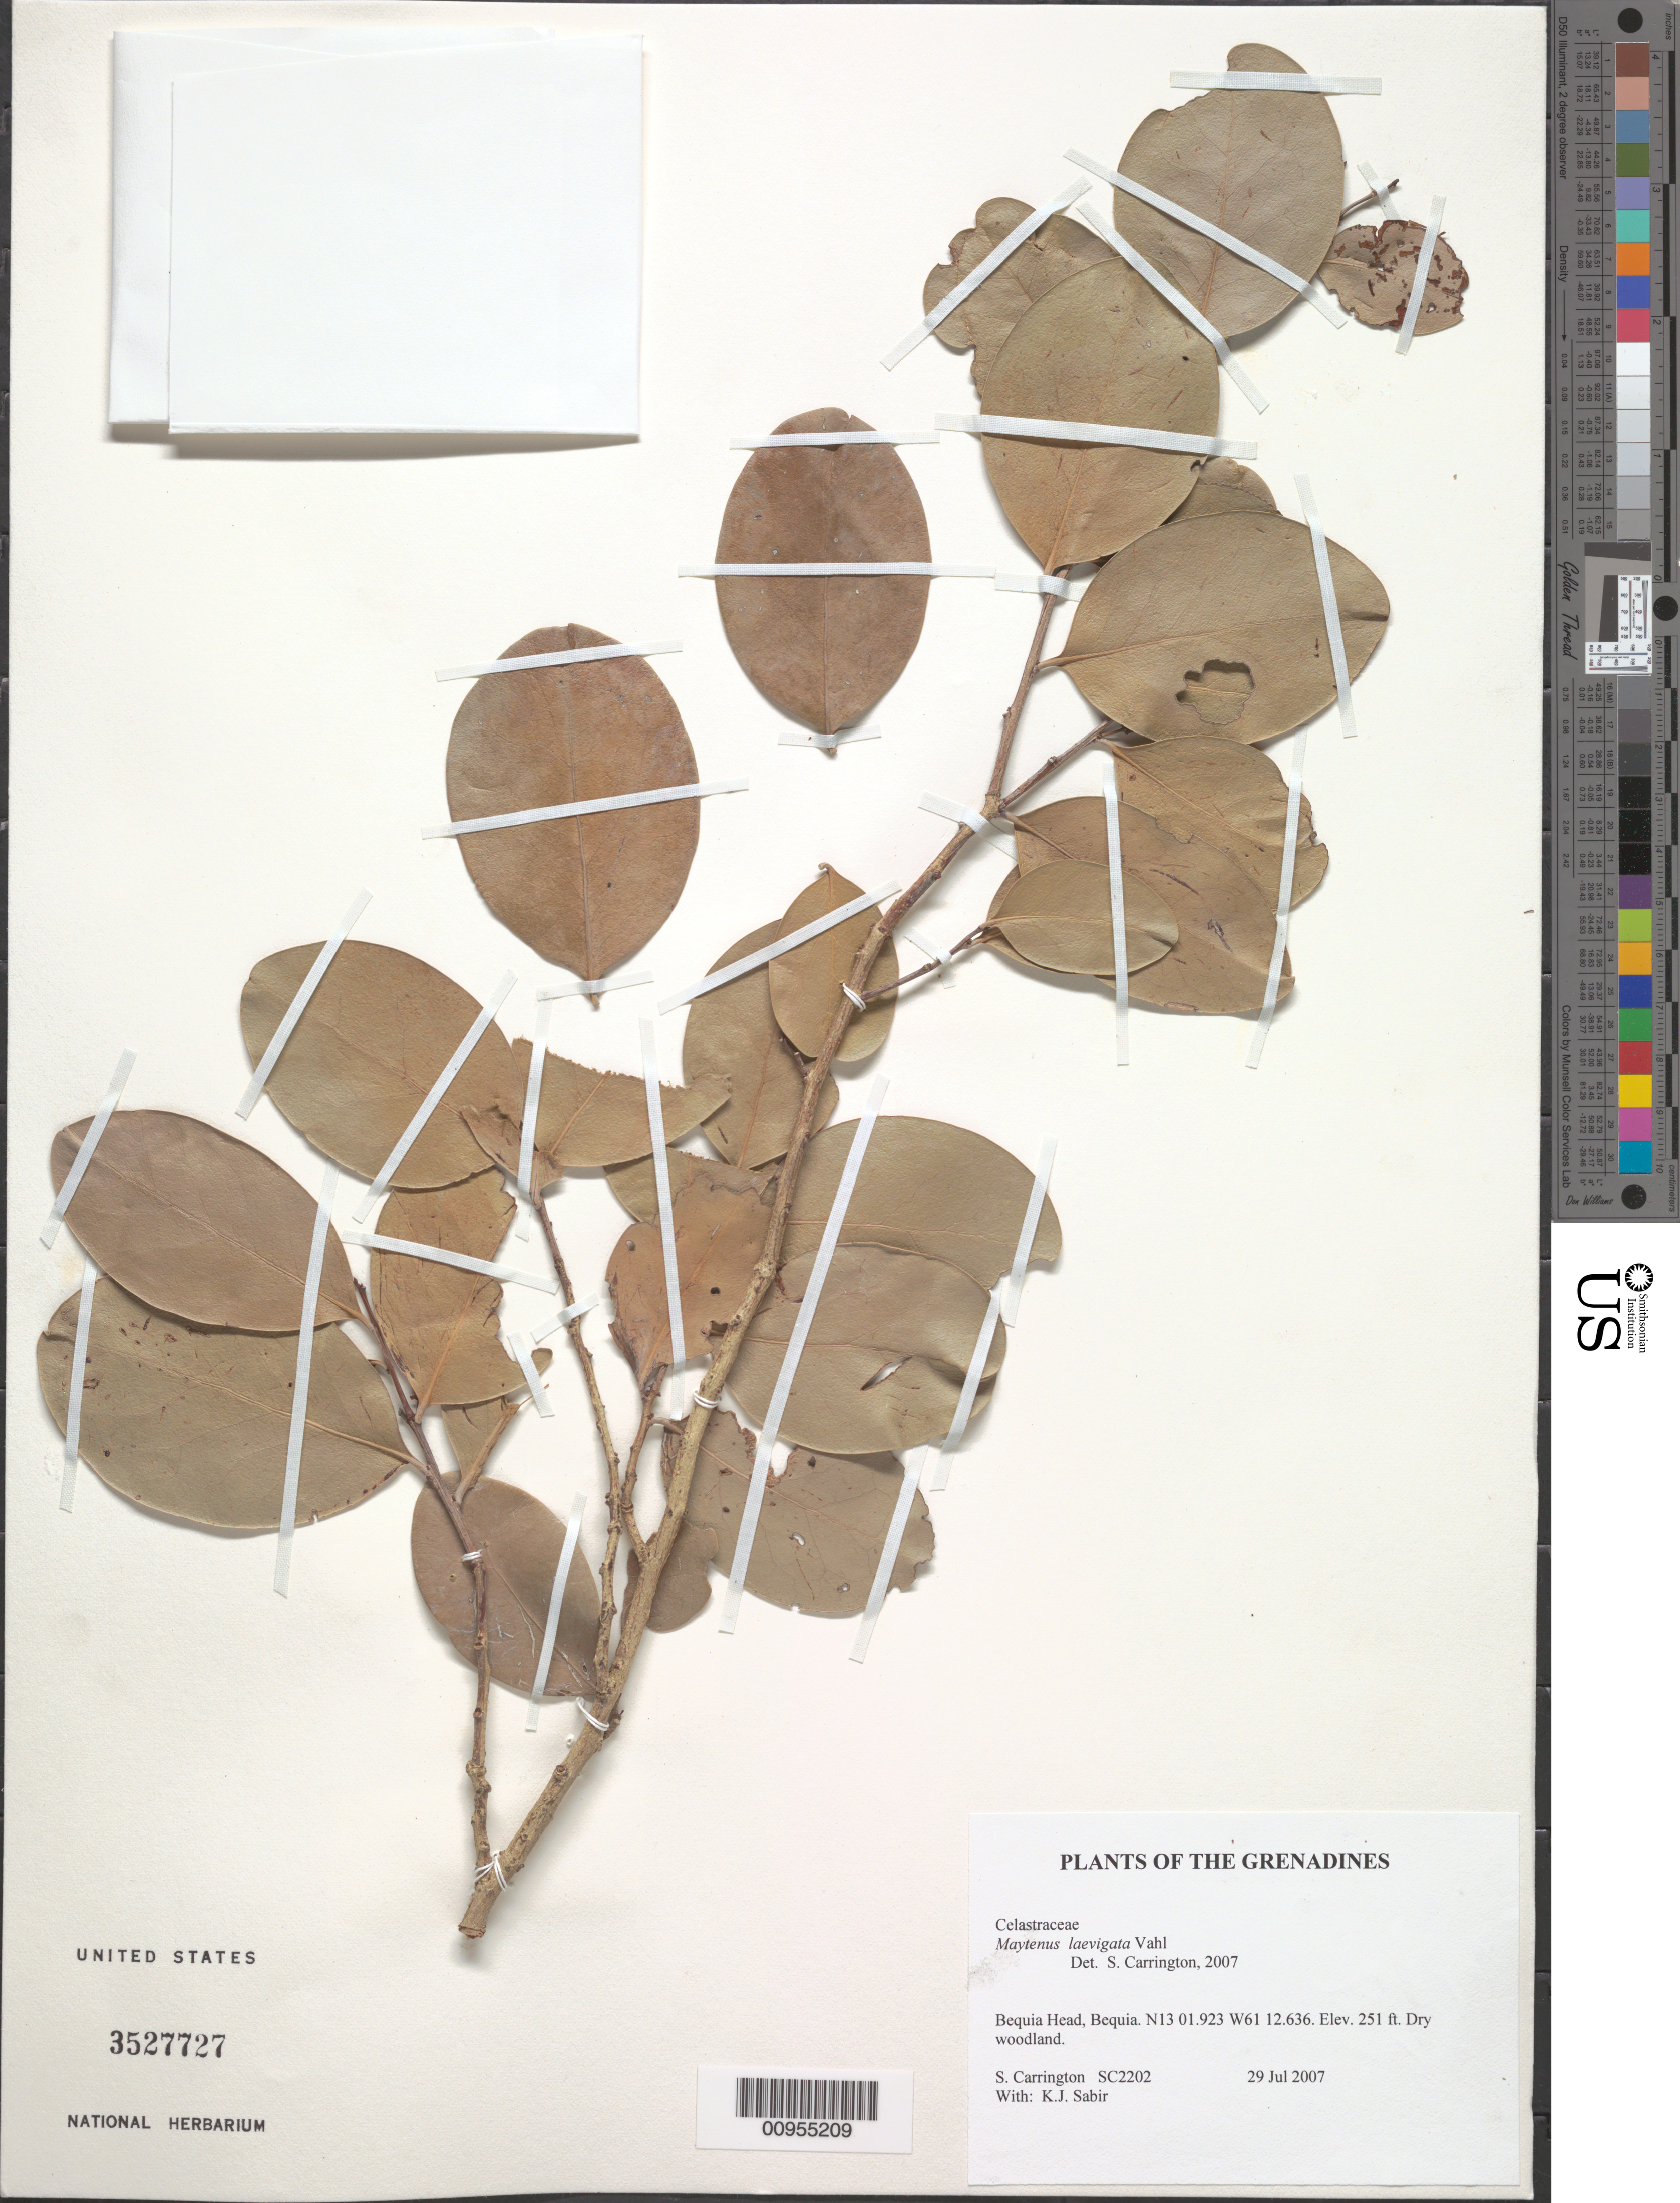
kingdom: Plantae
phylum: Tracheophyta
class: Magnoliopsida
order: Celastrales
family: Celastraceae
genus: Maytenus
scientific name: Maytenus laevigatus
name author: (Vahl) Griseb. ex Eggers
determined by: Carrington, C. M. S.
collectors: C. M. S. Carrington & K. Sabir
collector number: SC 2202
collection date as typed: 29 Jul 2007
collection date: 2007-07-29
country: St. Vincent - Grenadines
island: Bequia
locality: Bequia Head, Bequia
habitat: dry woodland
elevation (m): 77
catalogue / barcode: US 3527727